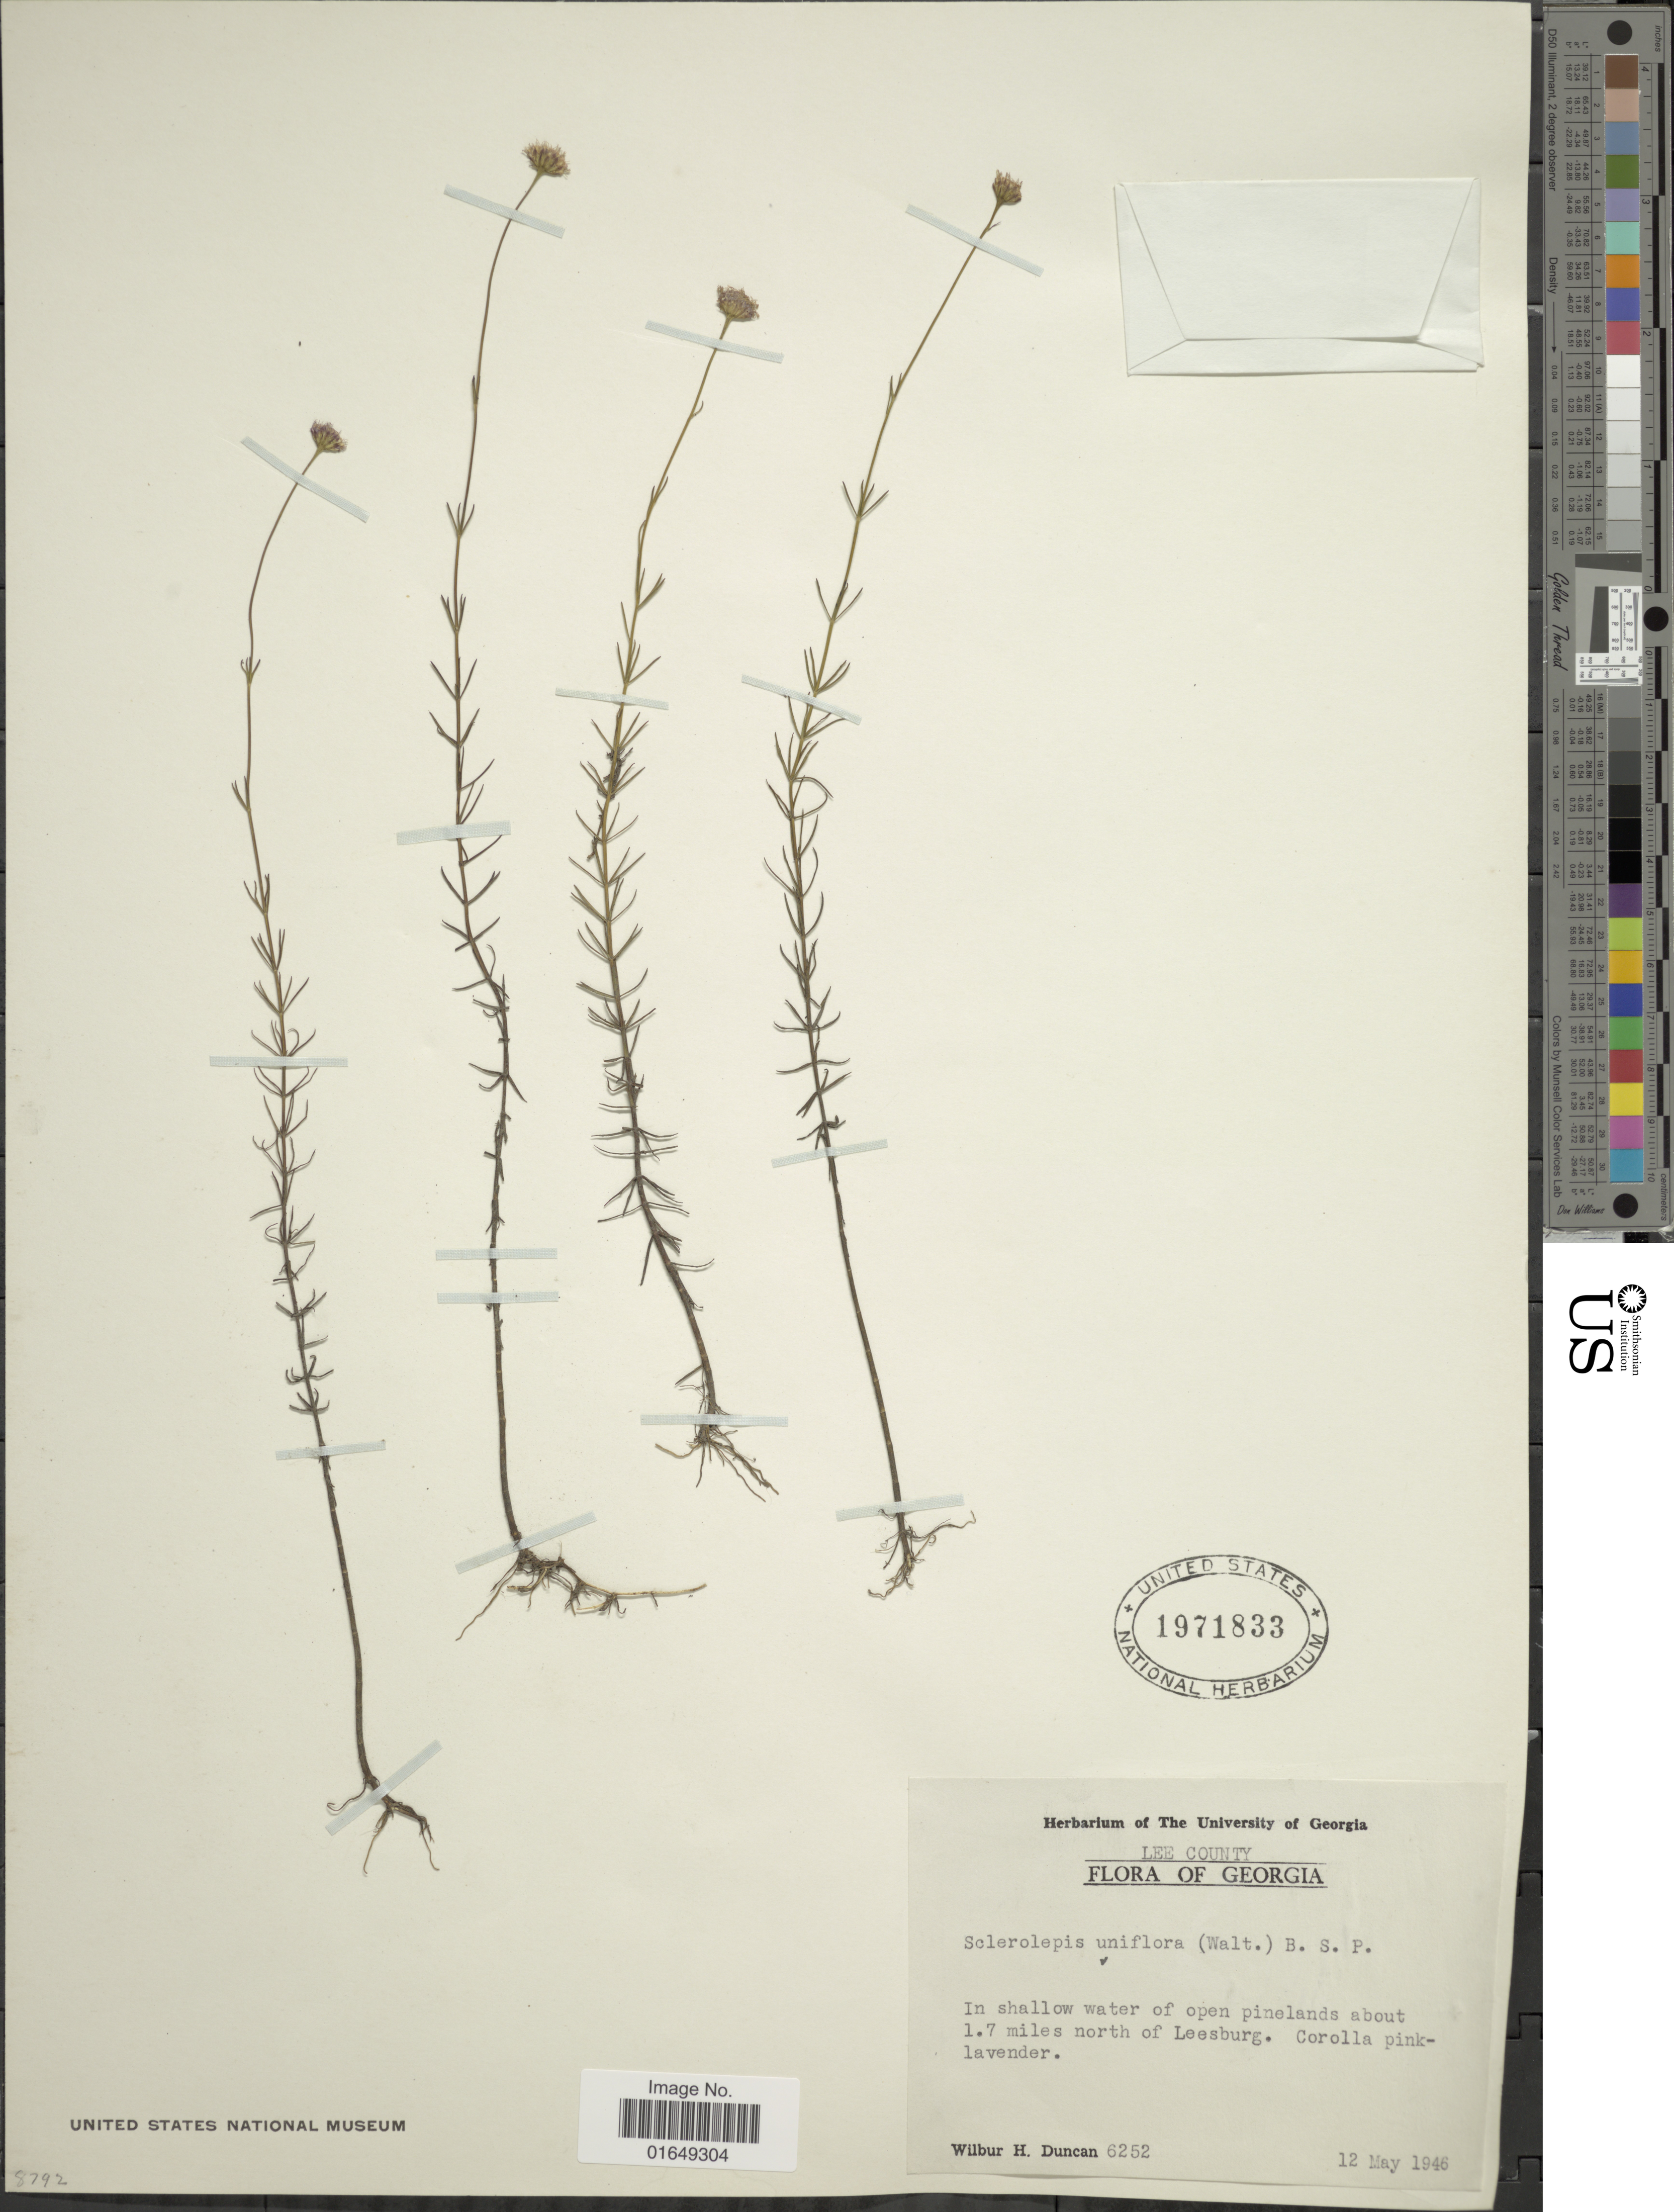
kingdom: Plantae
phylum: Tracheophyta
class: Magnoliopsida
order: Asterales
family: Asteraceae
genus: Sclerolepis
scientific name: Sclerolepis uniflora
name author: (Walter) Britton et al.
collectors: W. H. Duncan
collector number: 6252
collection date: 1946-05-12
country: United States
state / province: Georgia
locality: Lee County, about 1.7 miles north of Leesburg.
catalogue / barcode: US 1971833